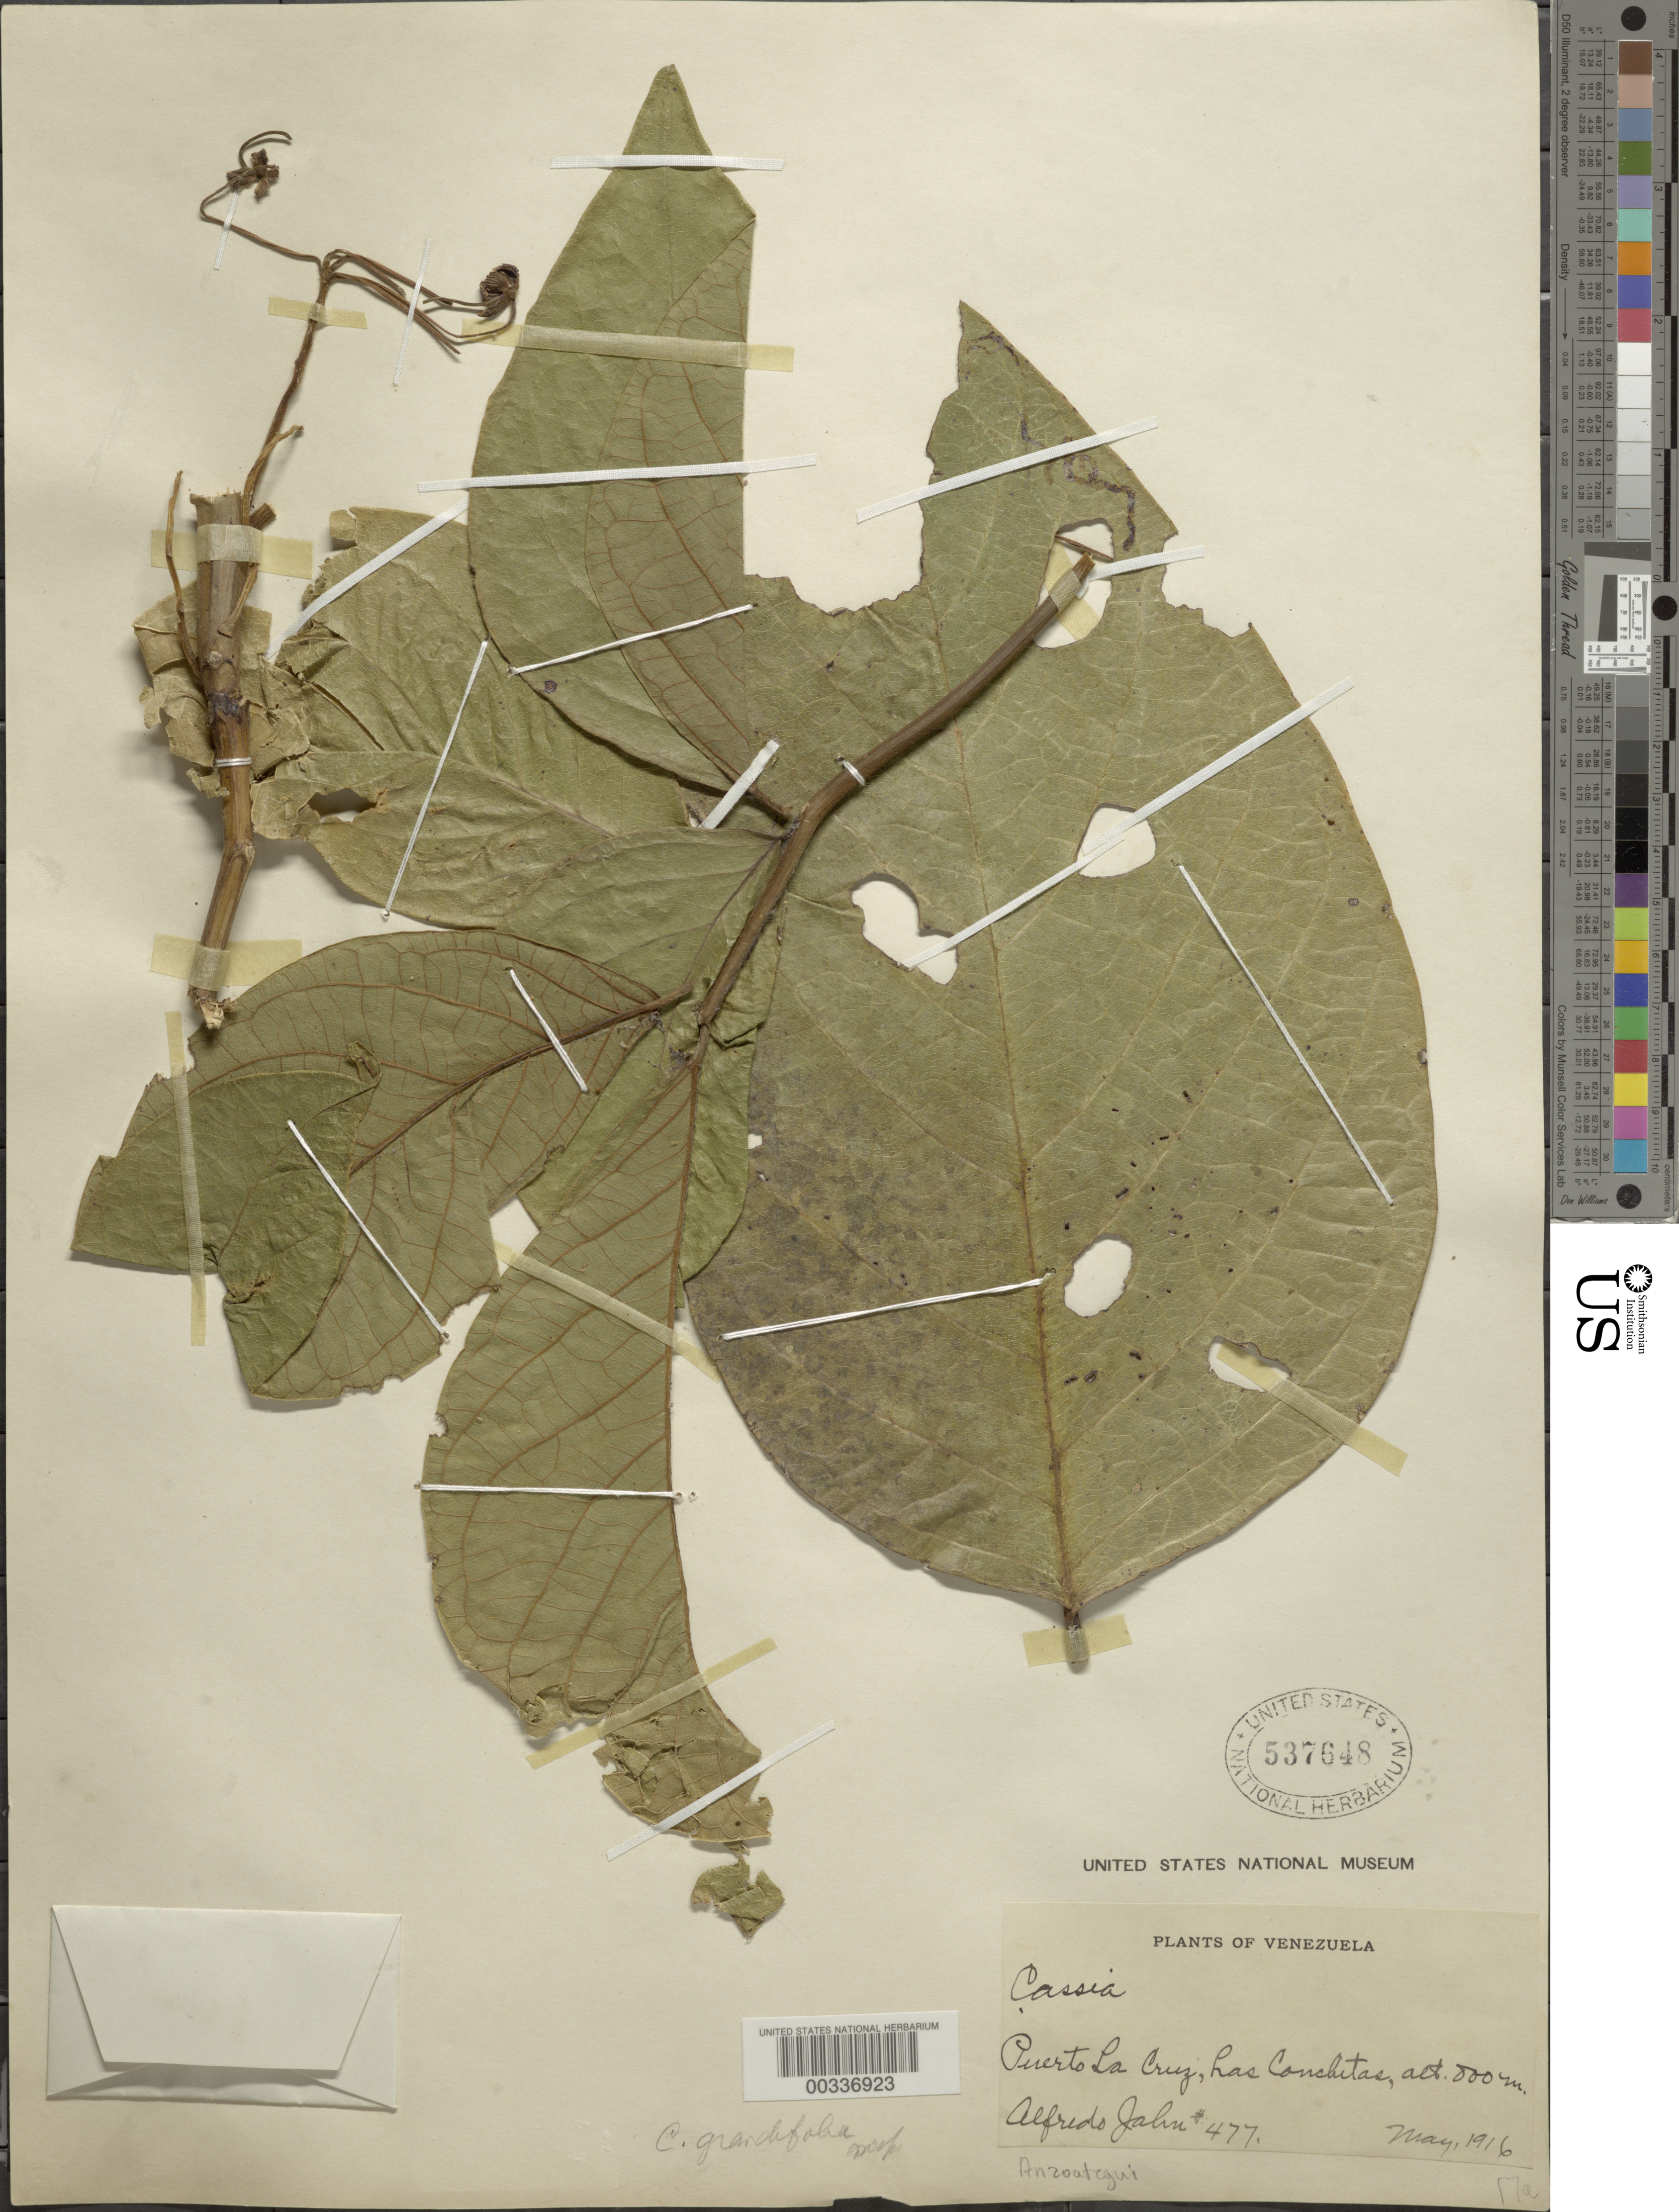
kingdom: Plantae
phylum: Tracheophyta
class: Magnoliopsida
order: Fabales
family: Fabaceae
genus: Senna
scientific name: Senna macrophylla var. gigantifolia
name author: (Britton & Killip) H.S. Irwin & Barneby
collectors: A. Jahn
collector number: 477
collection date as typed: May 1916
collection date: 1916-05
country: Venezuela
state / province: Anzoategui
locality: Puerto la cruz, la conchitas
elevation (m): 800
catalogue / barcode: US 537648